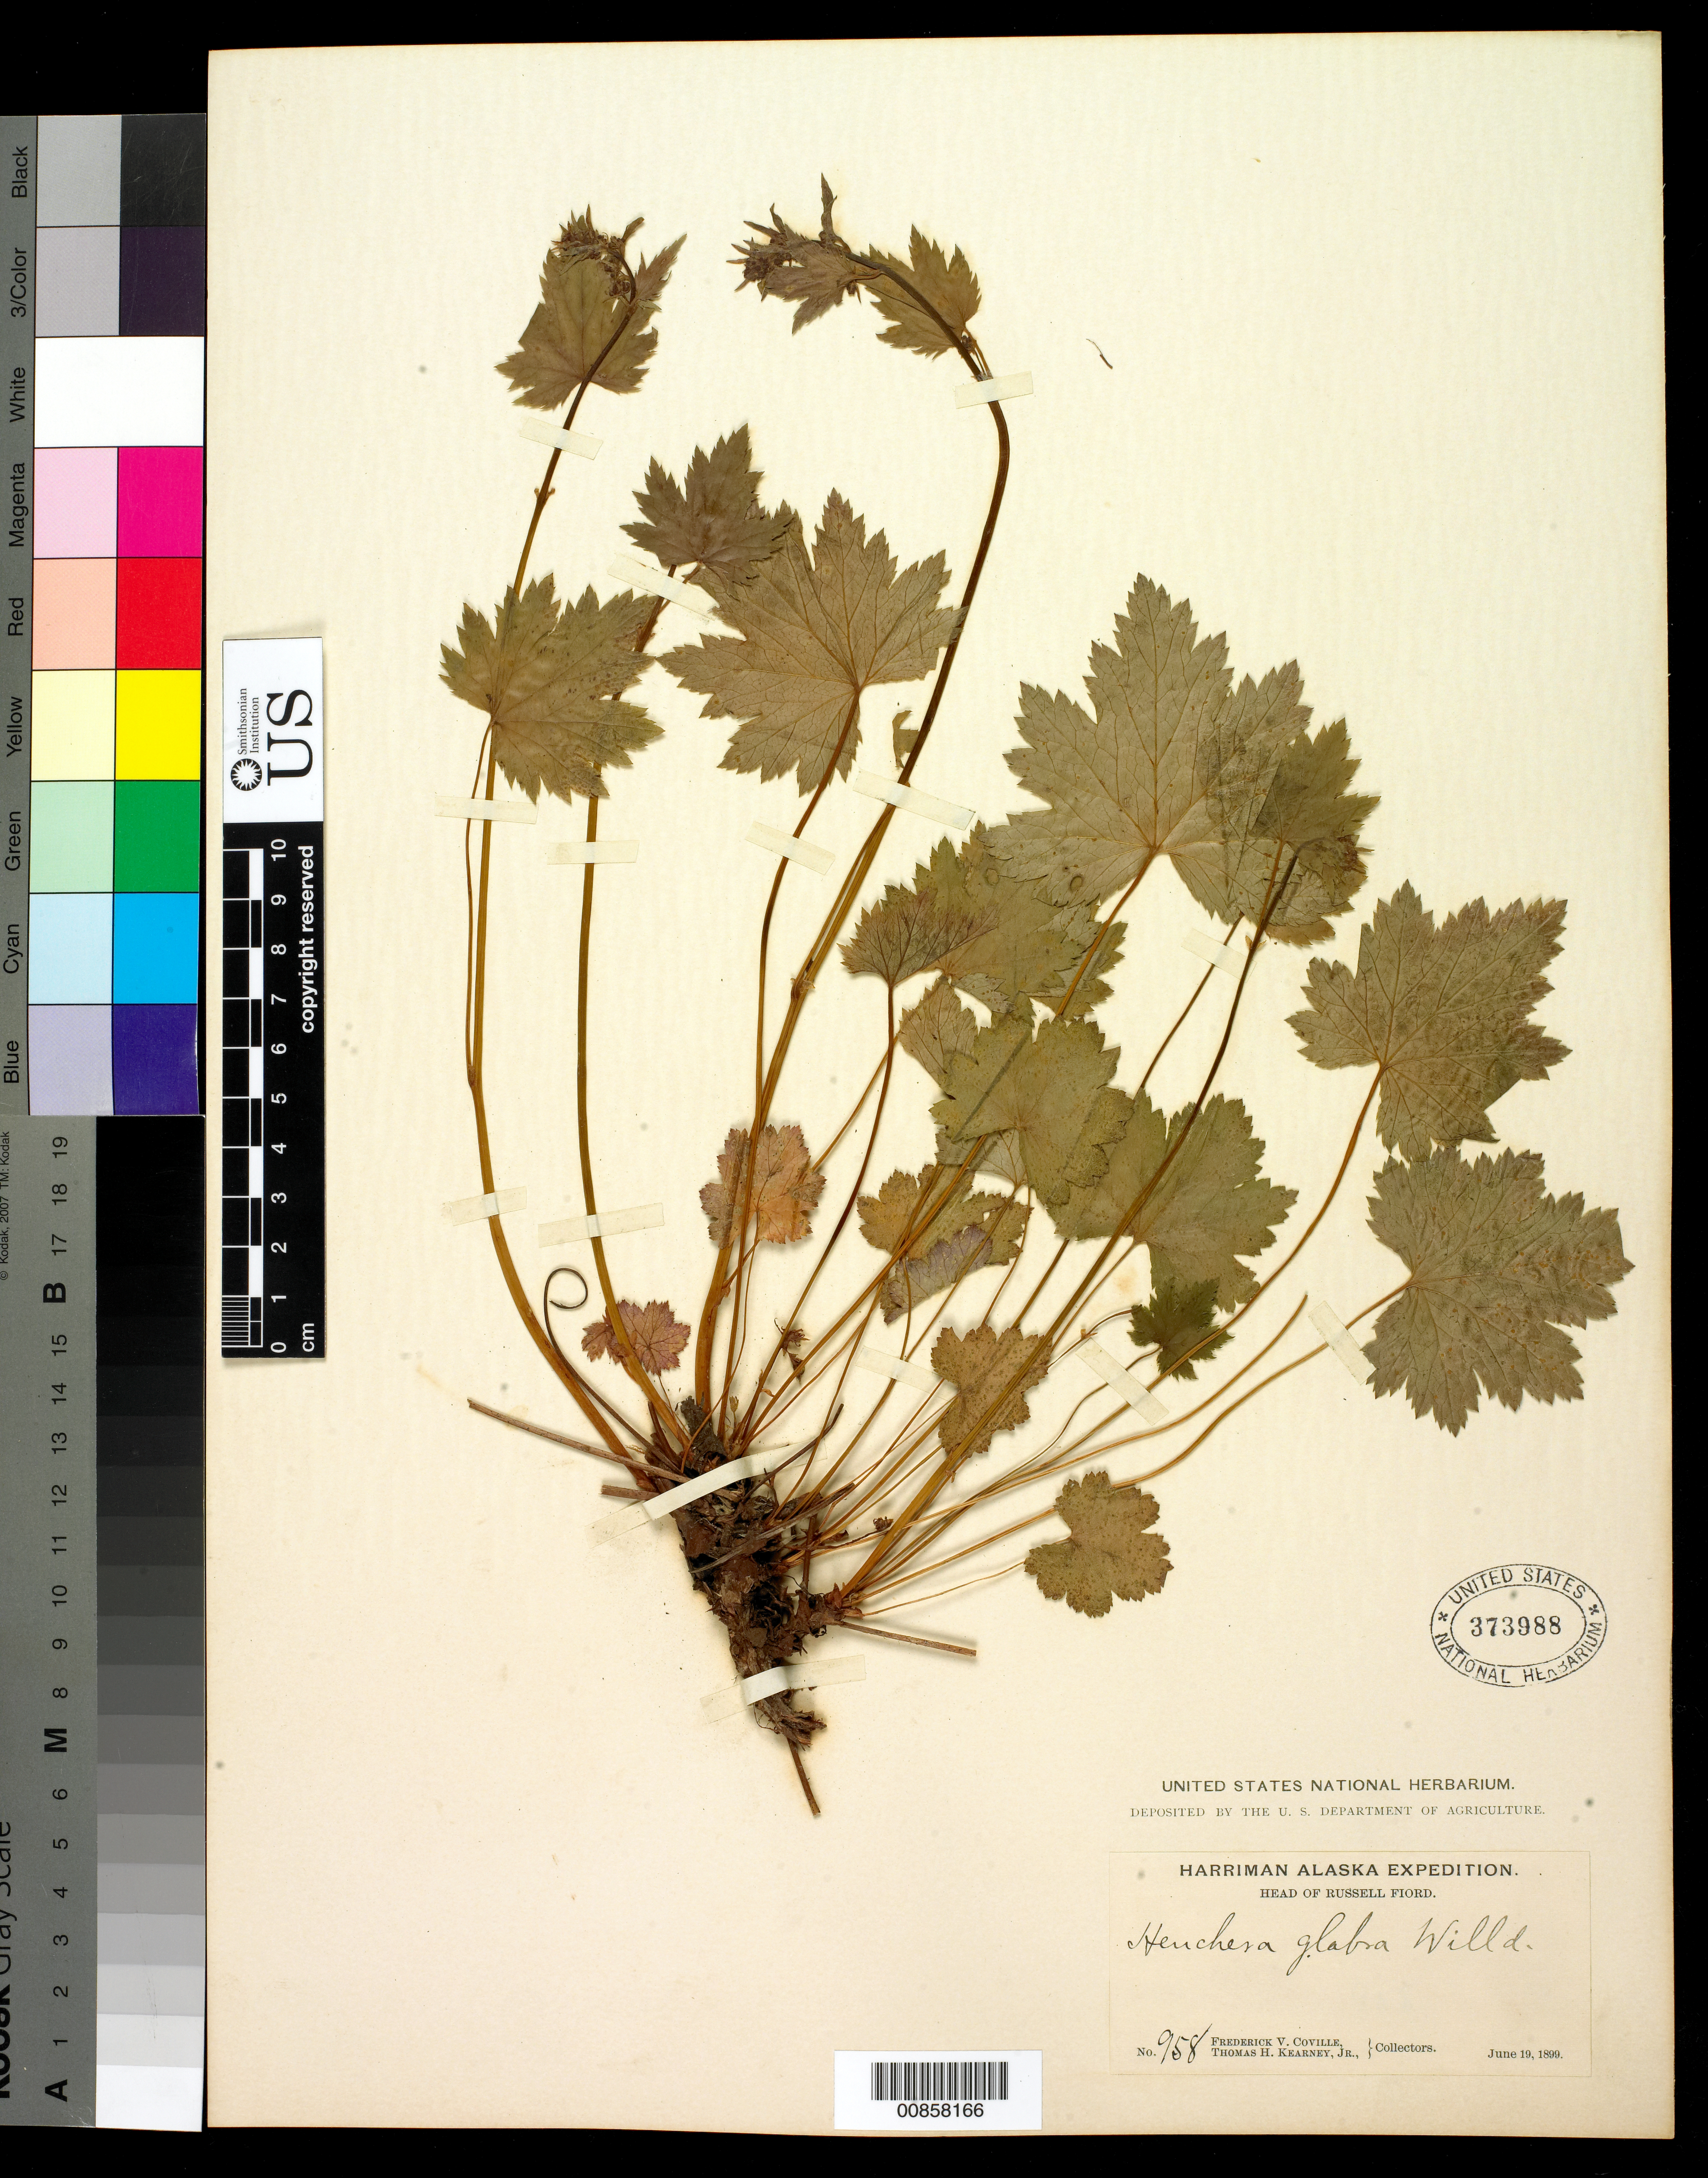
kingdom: Plantae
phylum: Tracheophyta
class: Magnoliopsida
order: Saxifragales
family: Saxifragaceae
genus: Heuchera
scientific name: Heuchera glabra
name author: Willd. ex Roem. & Schult.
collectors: F. V. Coville & T. H. Kearney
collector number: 958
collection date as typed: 19 Jun 1899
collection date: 1899-06-19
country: United States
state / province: Alaska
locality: Head of Russell Fjord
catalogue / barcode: US 373988